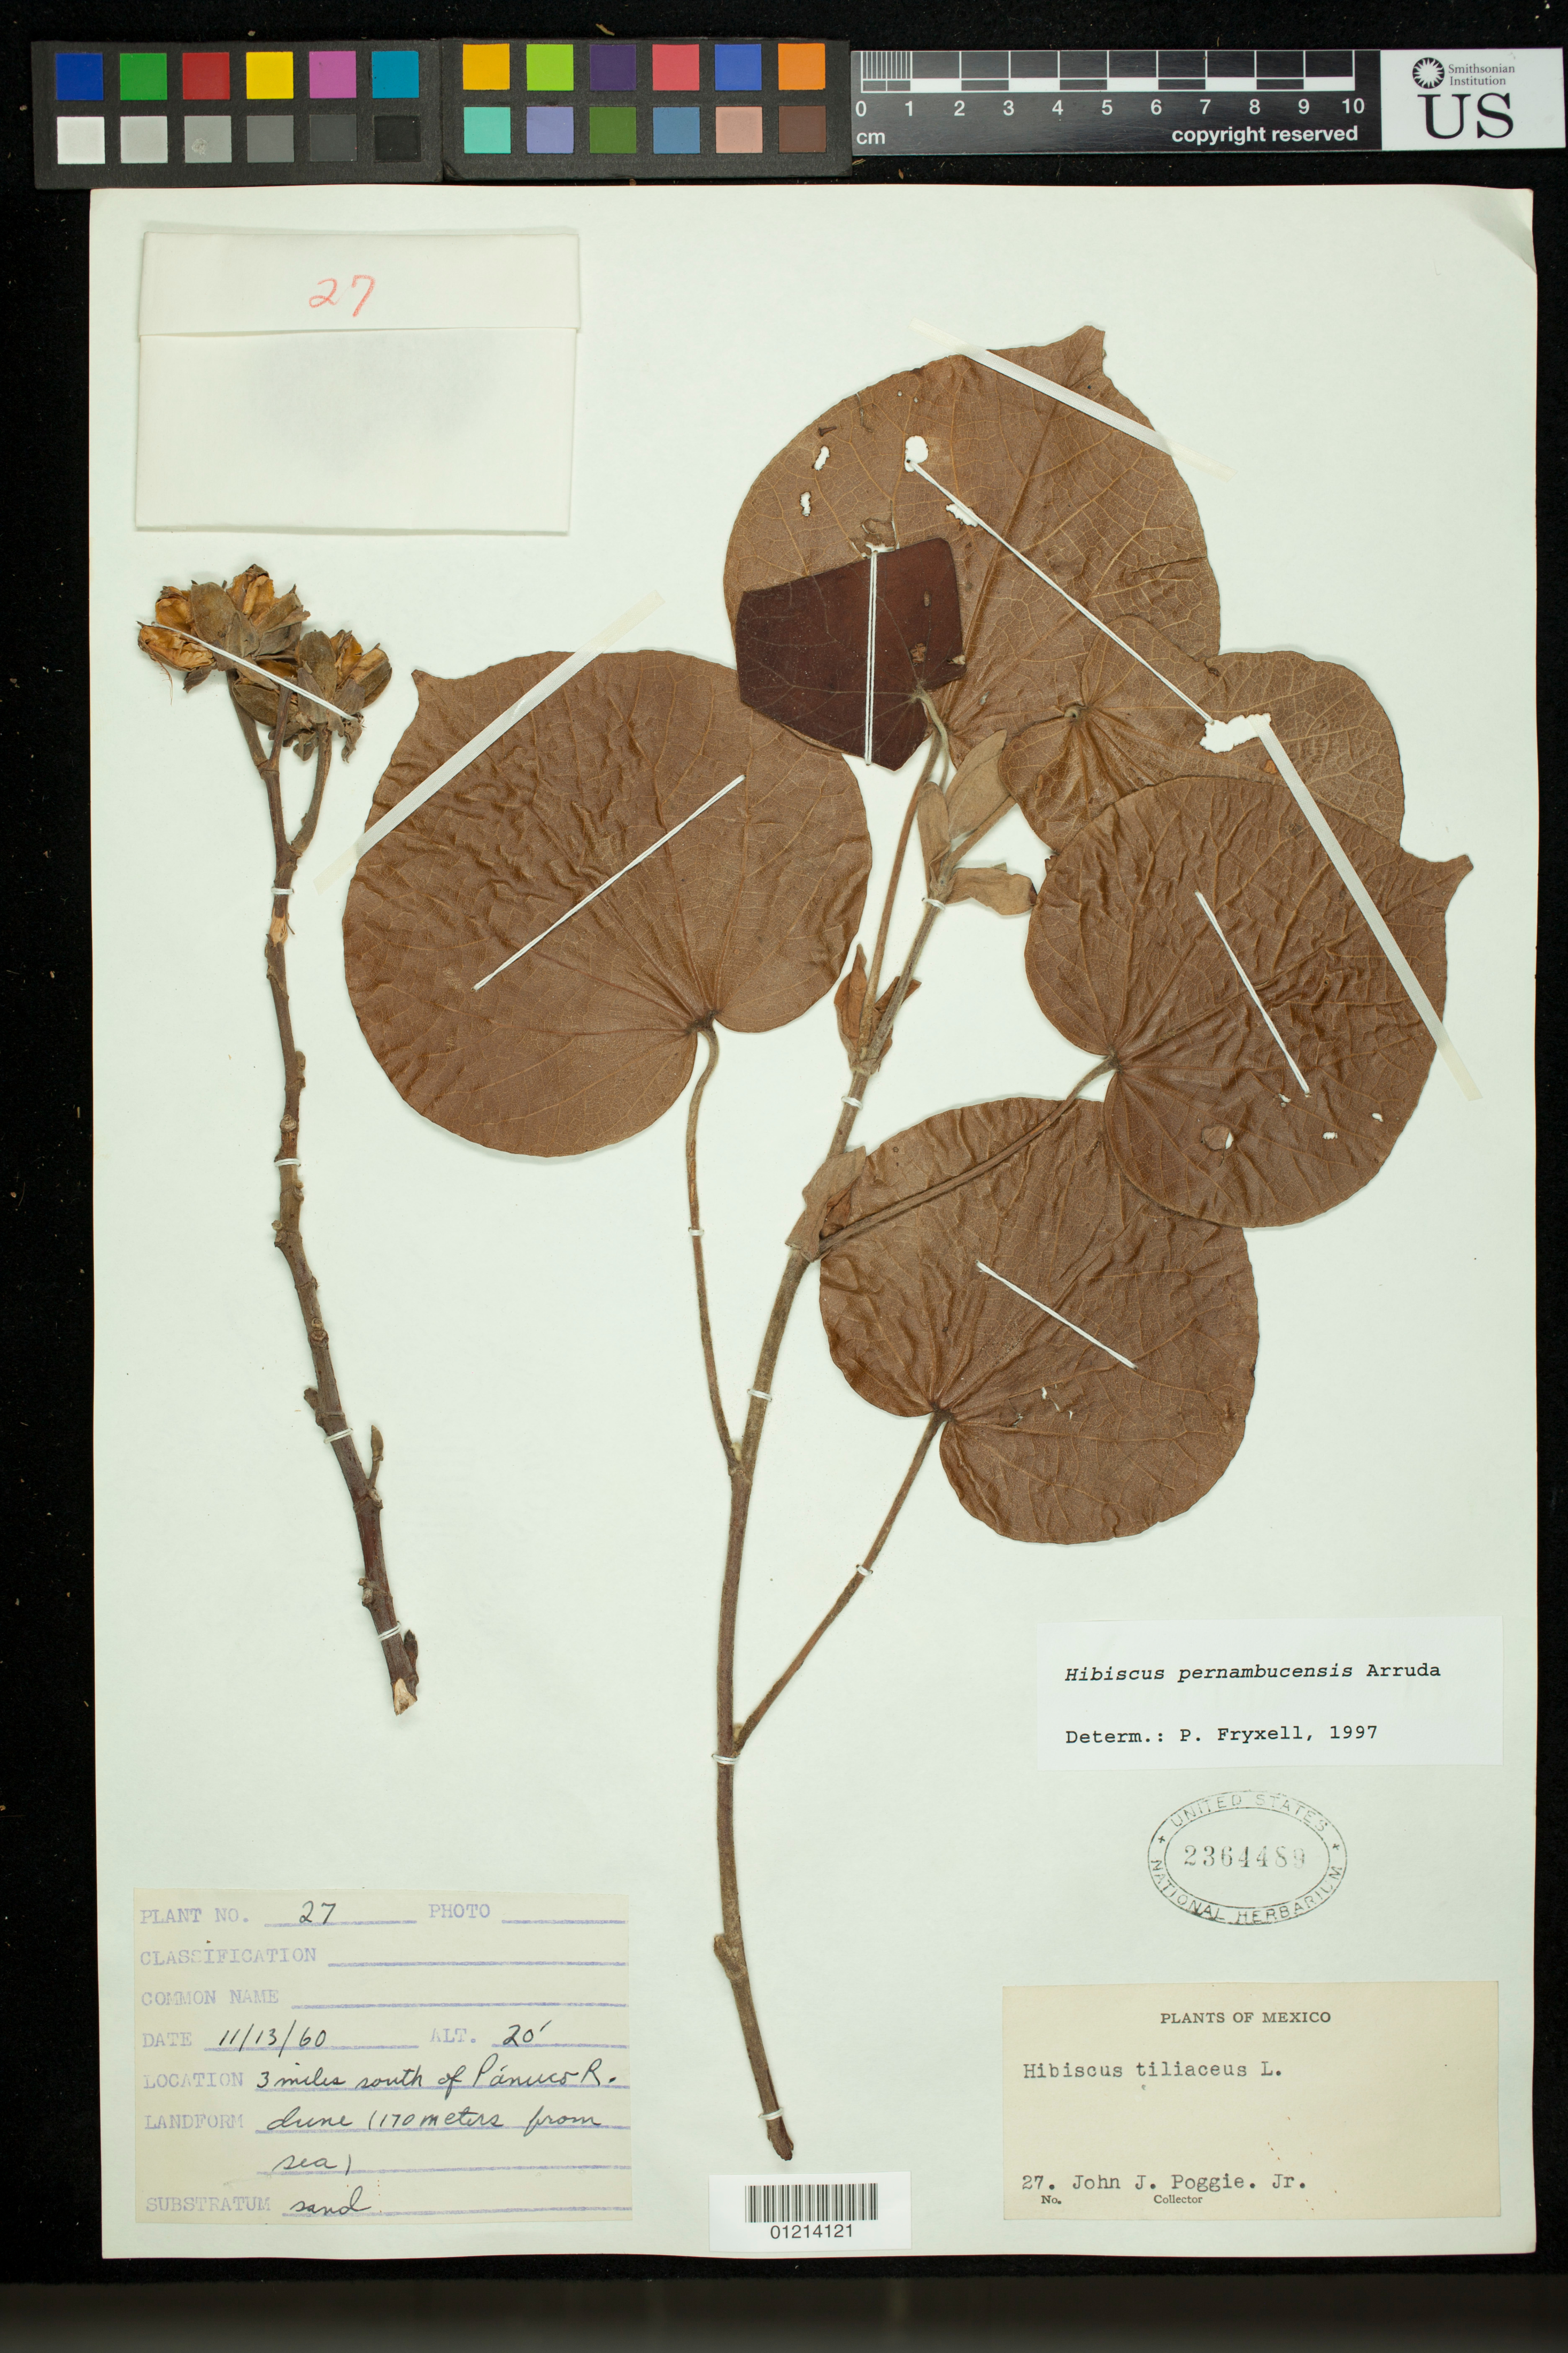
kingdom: Plantae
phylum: Tracheophyta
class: Magnoliopsida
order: Malvales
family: Malvaceae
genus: Talipariti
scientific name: Talipariti tiliaceum var. pernambucense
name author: (Arruda) Fryxell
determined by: Dorr, Laurence J., Curator (BOT), Smithsonian Institution - National Museum of Natural History (UNITED STATES)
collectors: J. J. Poggie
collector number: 27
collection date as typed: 13 Nov 1960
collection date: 1960-11-13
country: Mexico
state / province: Veracruz (?)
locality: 3 miles south of Pánuco R. Dune, 170 meters from sea.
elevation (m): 6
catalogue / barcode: US 2364489